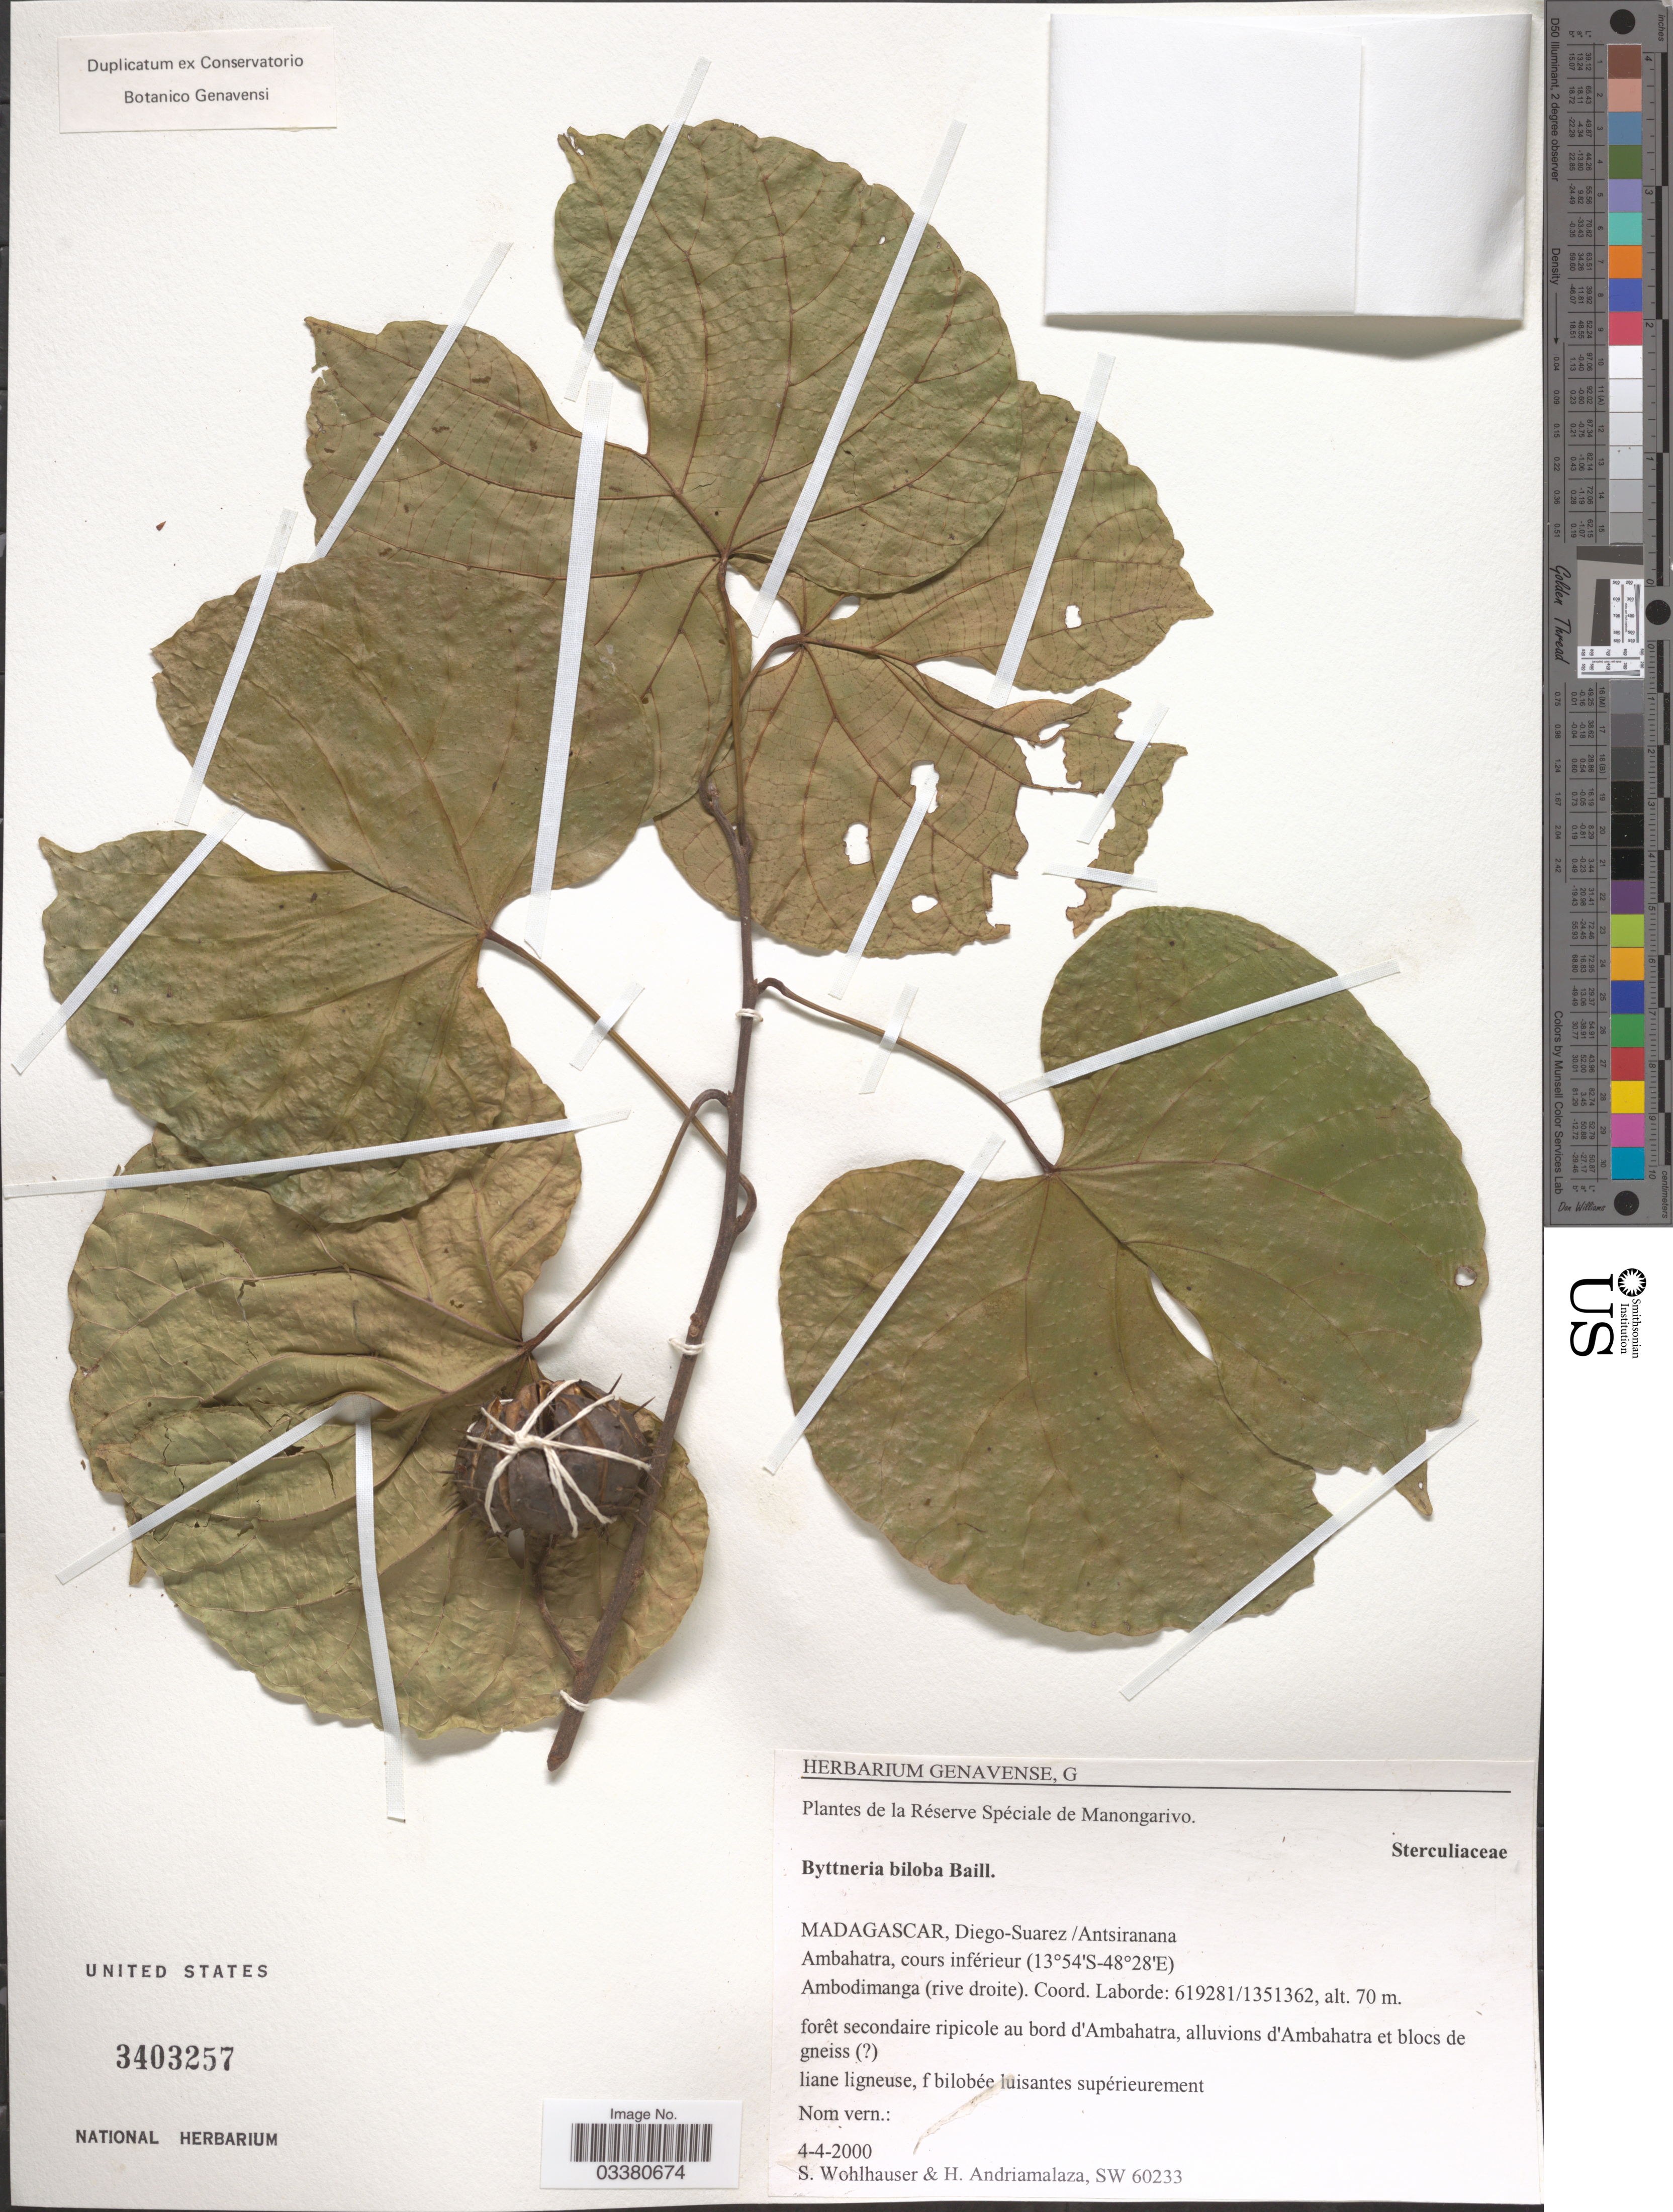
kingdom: Plantae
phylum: Tracheophyta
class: Magnoliopsida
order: Malvales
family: Malvaceae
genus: Byttneria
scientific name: Byttneria biloba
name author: Baill.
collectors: S. Wohlhauser & H. Andriamalaza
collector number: SW 60233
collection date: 2000-04-04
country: Madagascar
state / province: Diana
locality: De la Réserve Spéciale de Manongarivo. Diego-Suarez. Ambahatra, cours inférieur. Ambodimanga (rive droite). Coord. Laborde: 619281/1351362 [unsure placement].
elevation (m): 70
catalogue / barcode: US 3403257